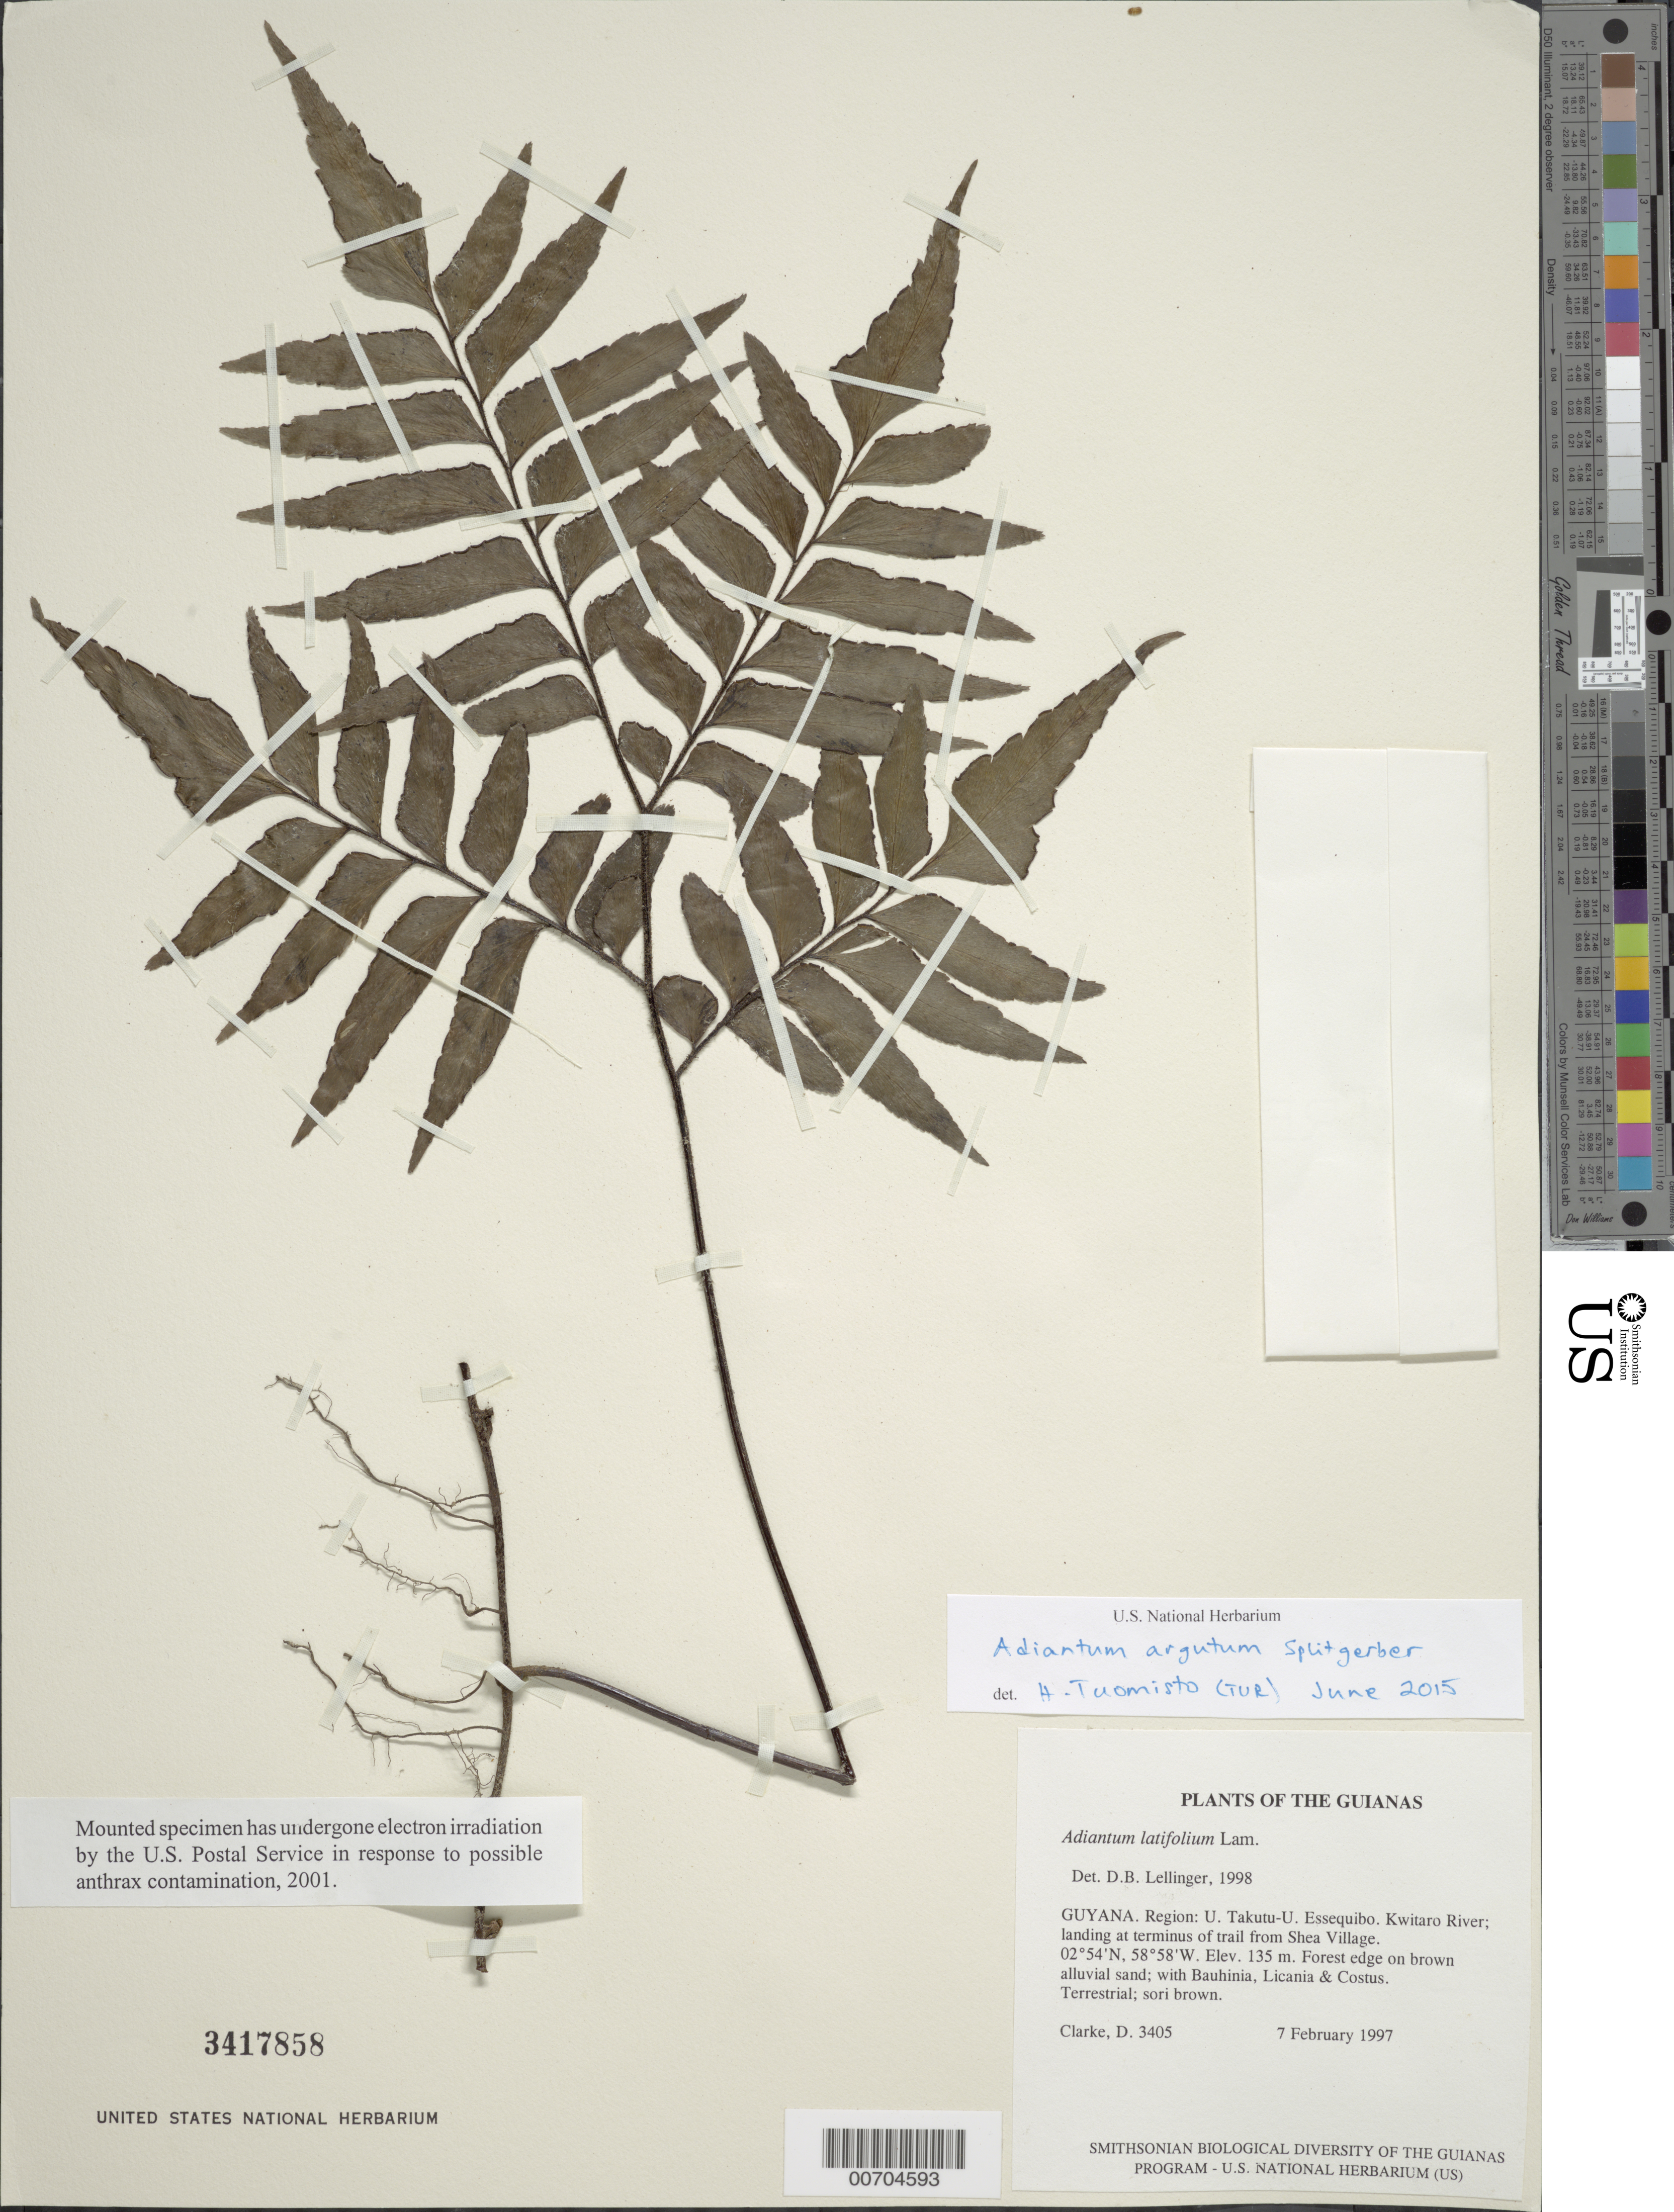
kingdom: Plantae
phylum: Tracheophyta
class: Polypodiopsida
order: Polypodiales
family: Pteridaceae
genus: Adiantum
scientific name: Adiantum argutum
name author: Splitg.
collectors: H. D. Clarke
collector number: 3405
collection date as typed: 7 February 1997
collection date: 1997-02-07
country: Guyana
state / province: U. Takutu-U. Essequibo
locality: Kwitaro River; landing at terminus of trail from Shea Village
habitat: Forest edge on brown alluvial sand; with Bauhinia, Licania & Costus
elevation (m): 135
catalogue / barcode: US 3417858